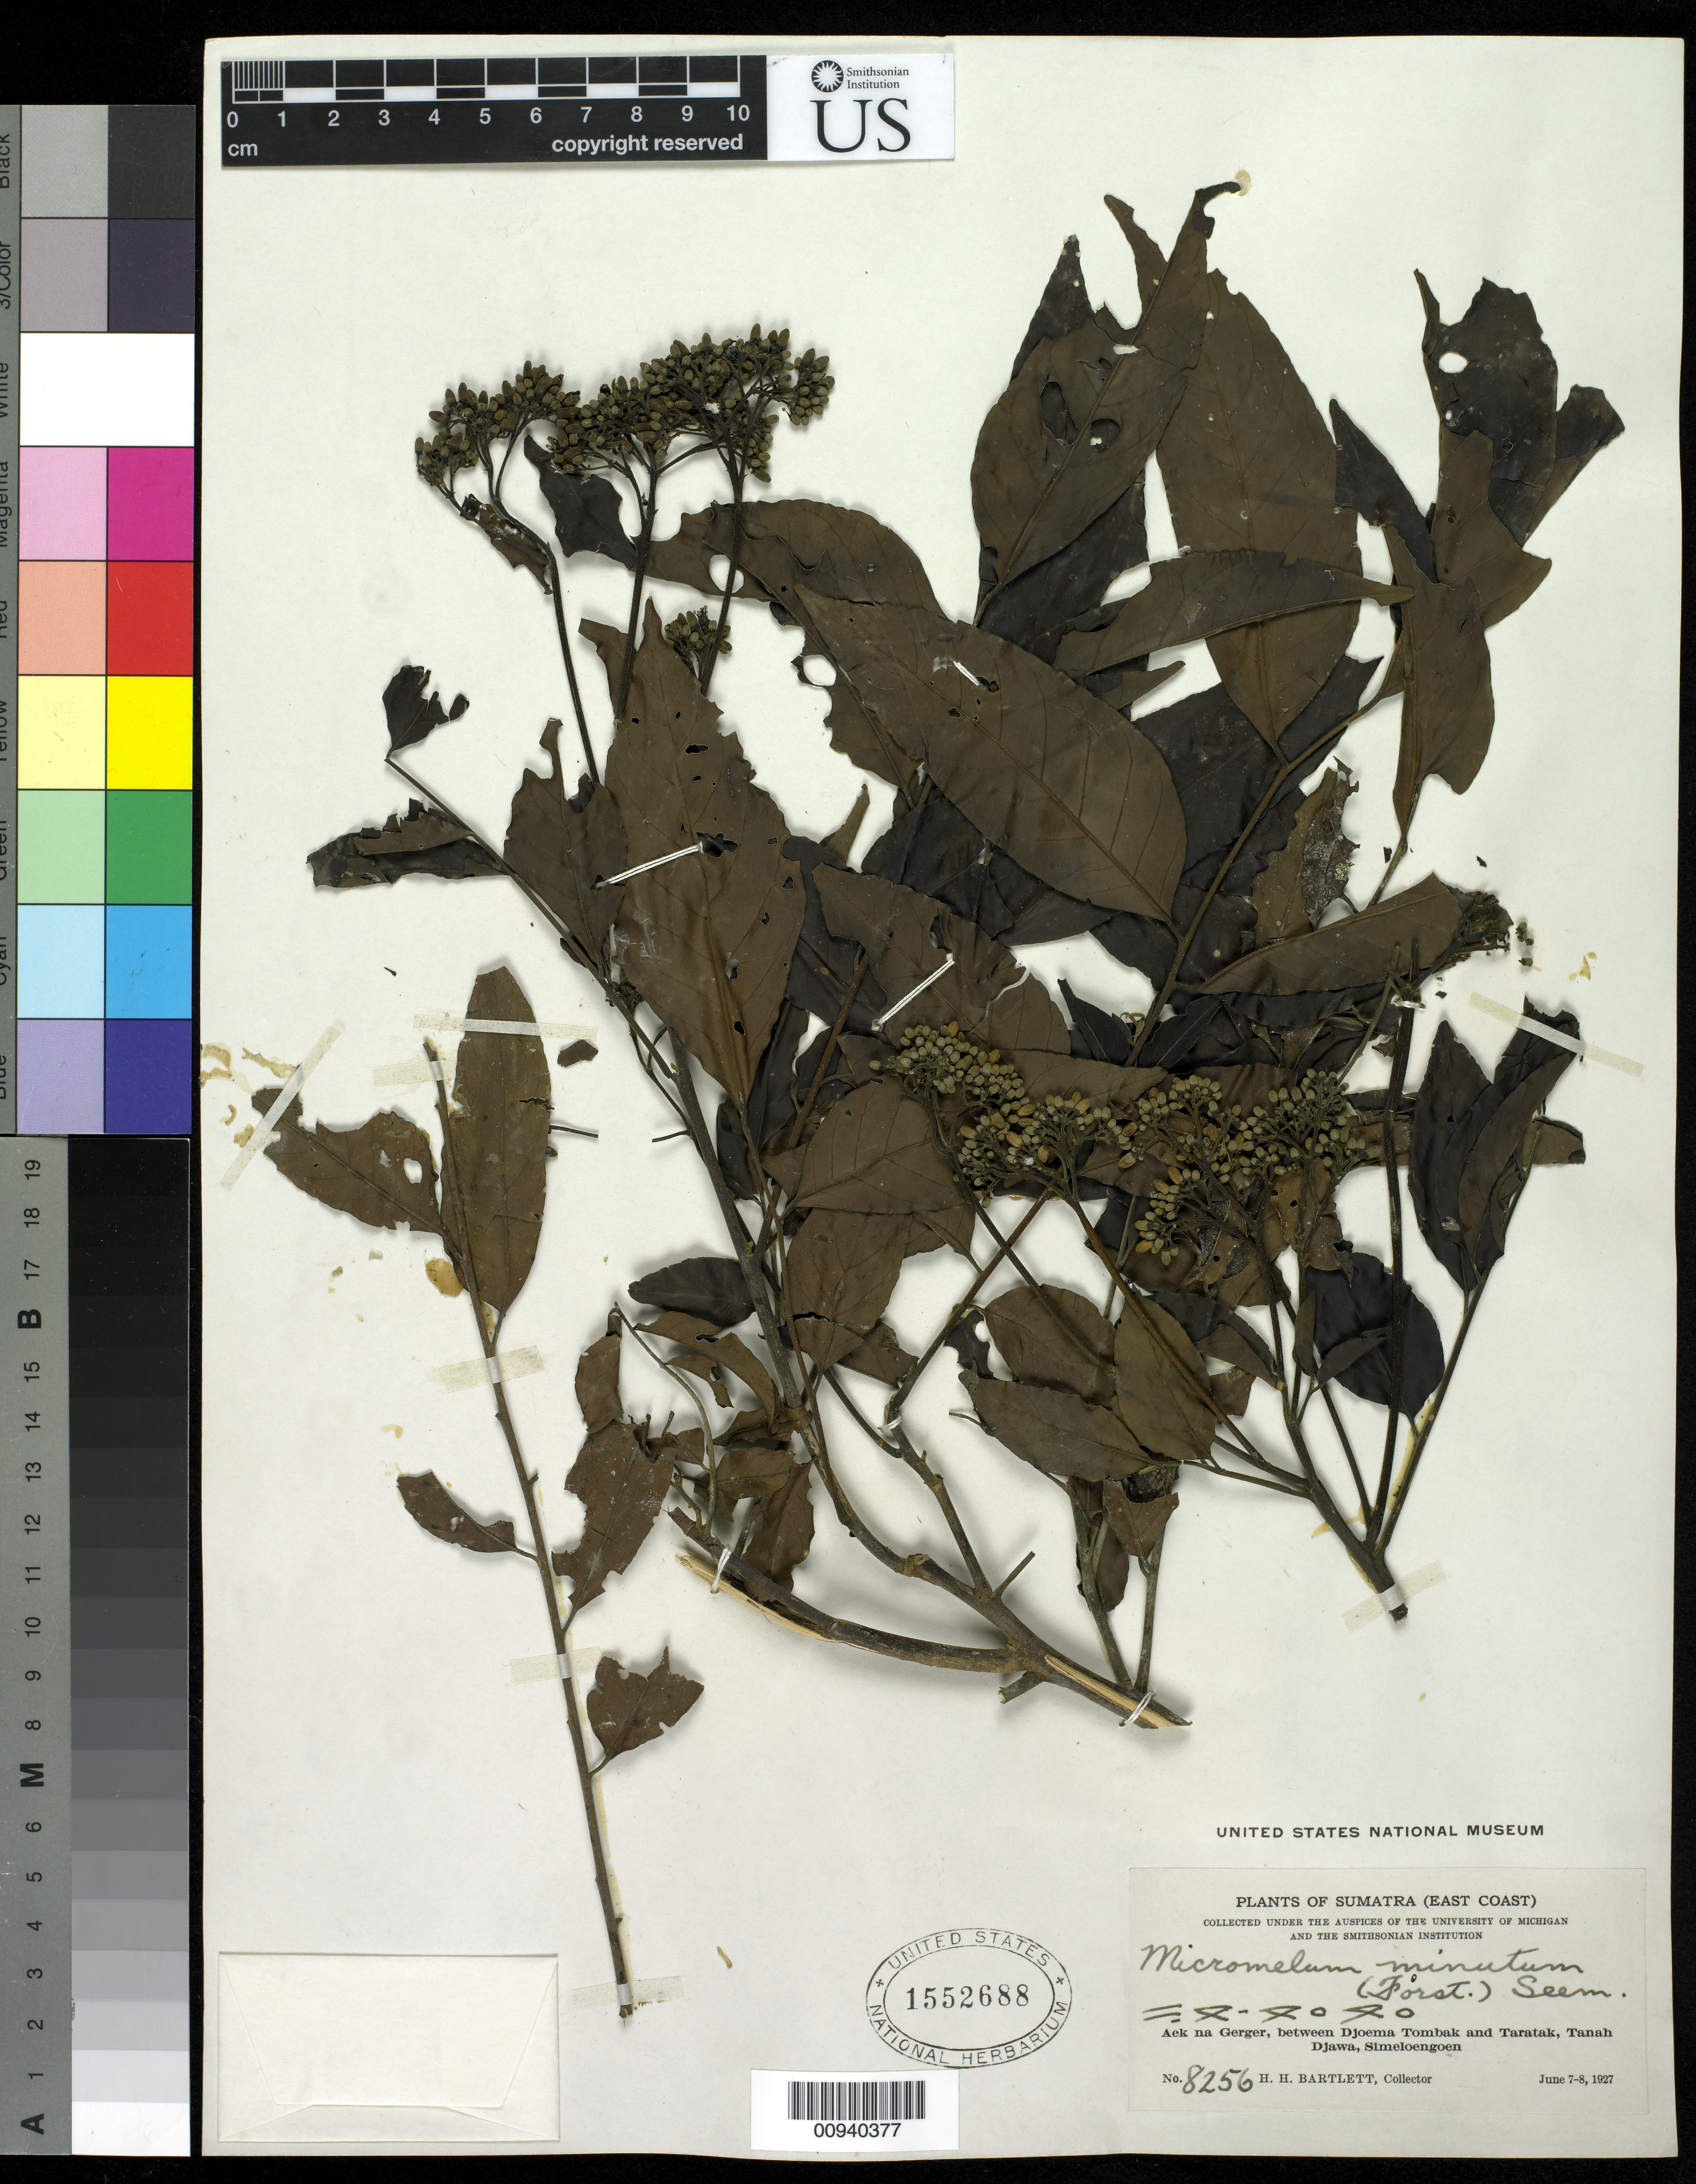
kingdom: Plantae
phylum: Tracheophyta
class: Magnoliopsida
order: Sapindales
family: Rutaceae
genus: Micromelum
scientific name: Micromelum minutum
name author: (G. Forst.) Wight & Arn.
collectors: H. H. Bartlett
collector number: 8256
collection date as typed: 07 Jun 1927 to 08 Jun 1927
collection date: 1927-06-07/1927-06-08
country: Indonesia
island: Sumatra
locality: Aek na Gerger, between Djoema Tombak and Taratak, Tanah Djawa, Simeloengoen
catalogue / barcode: US 1552688